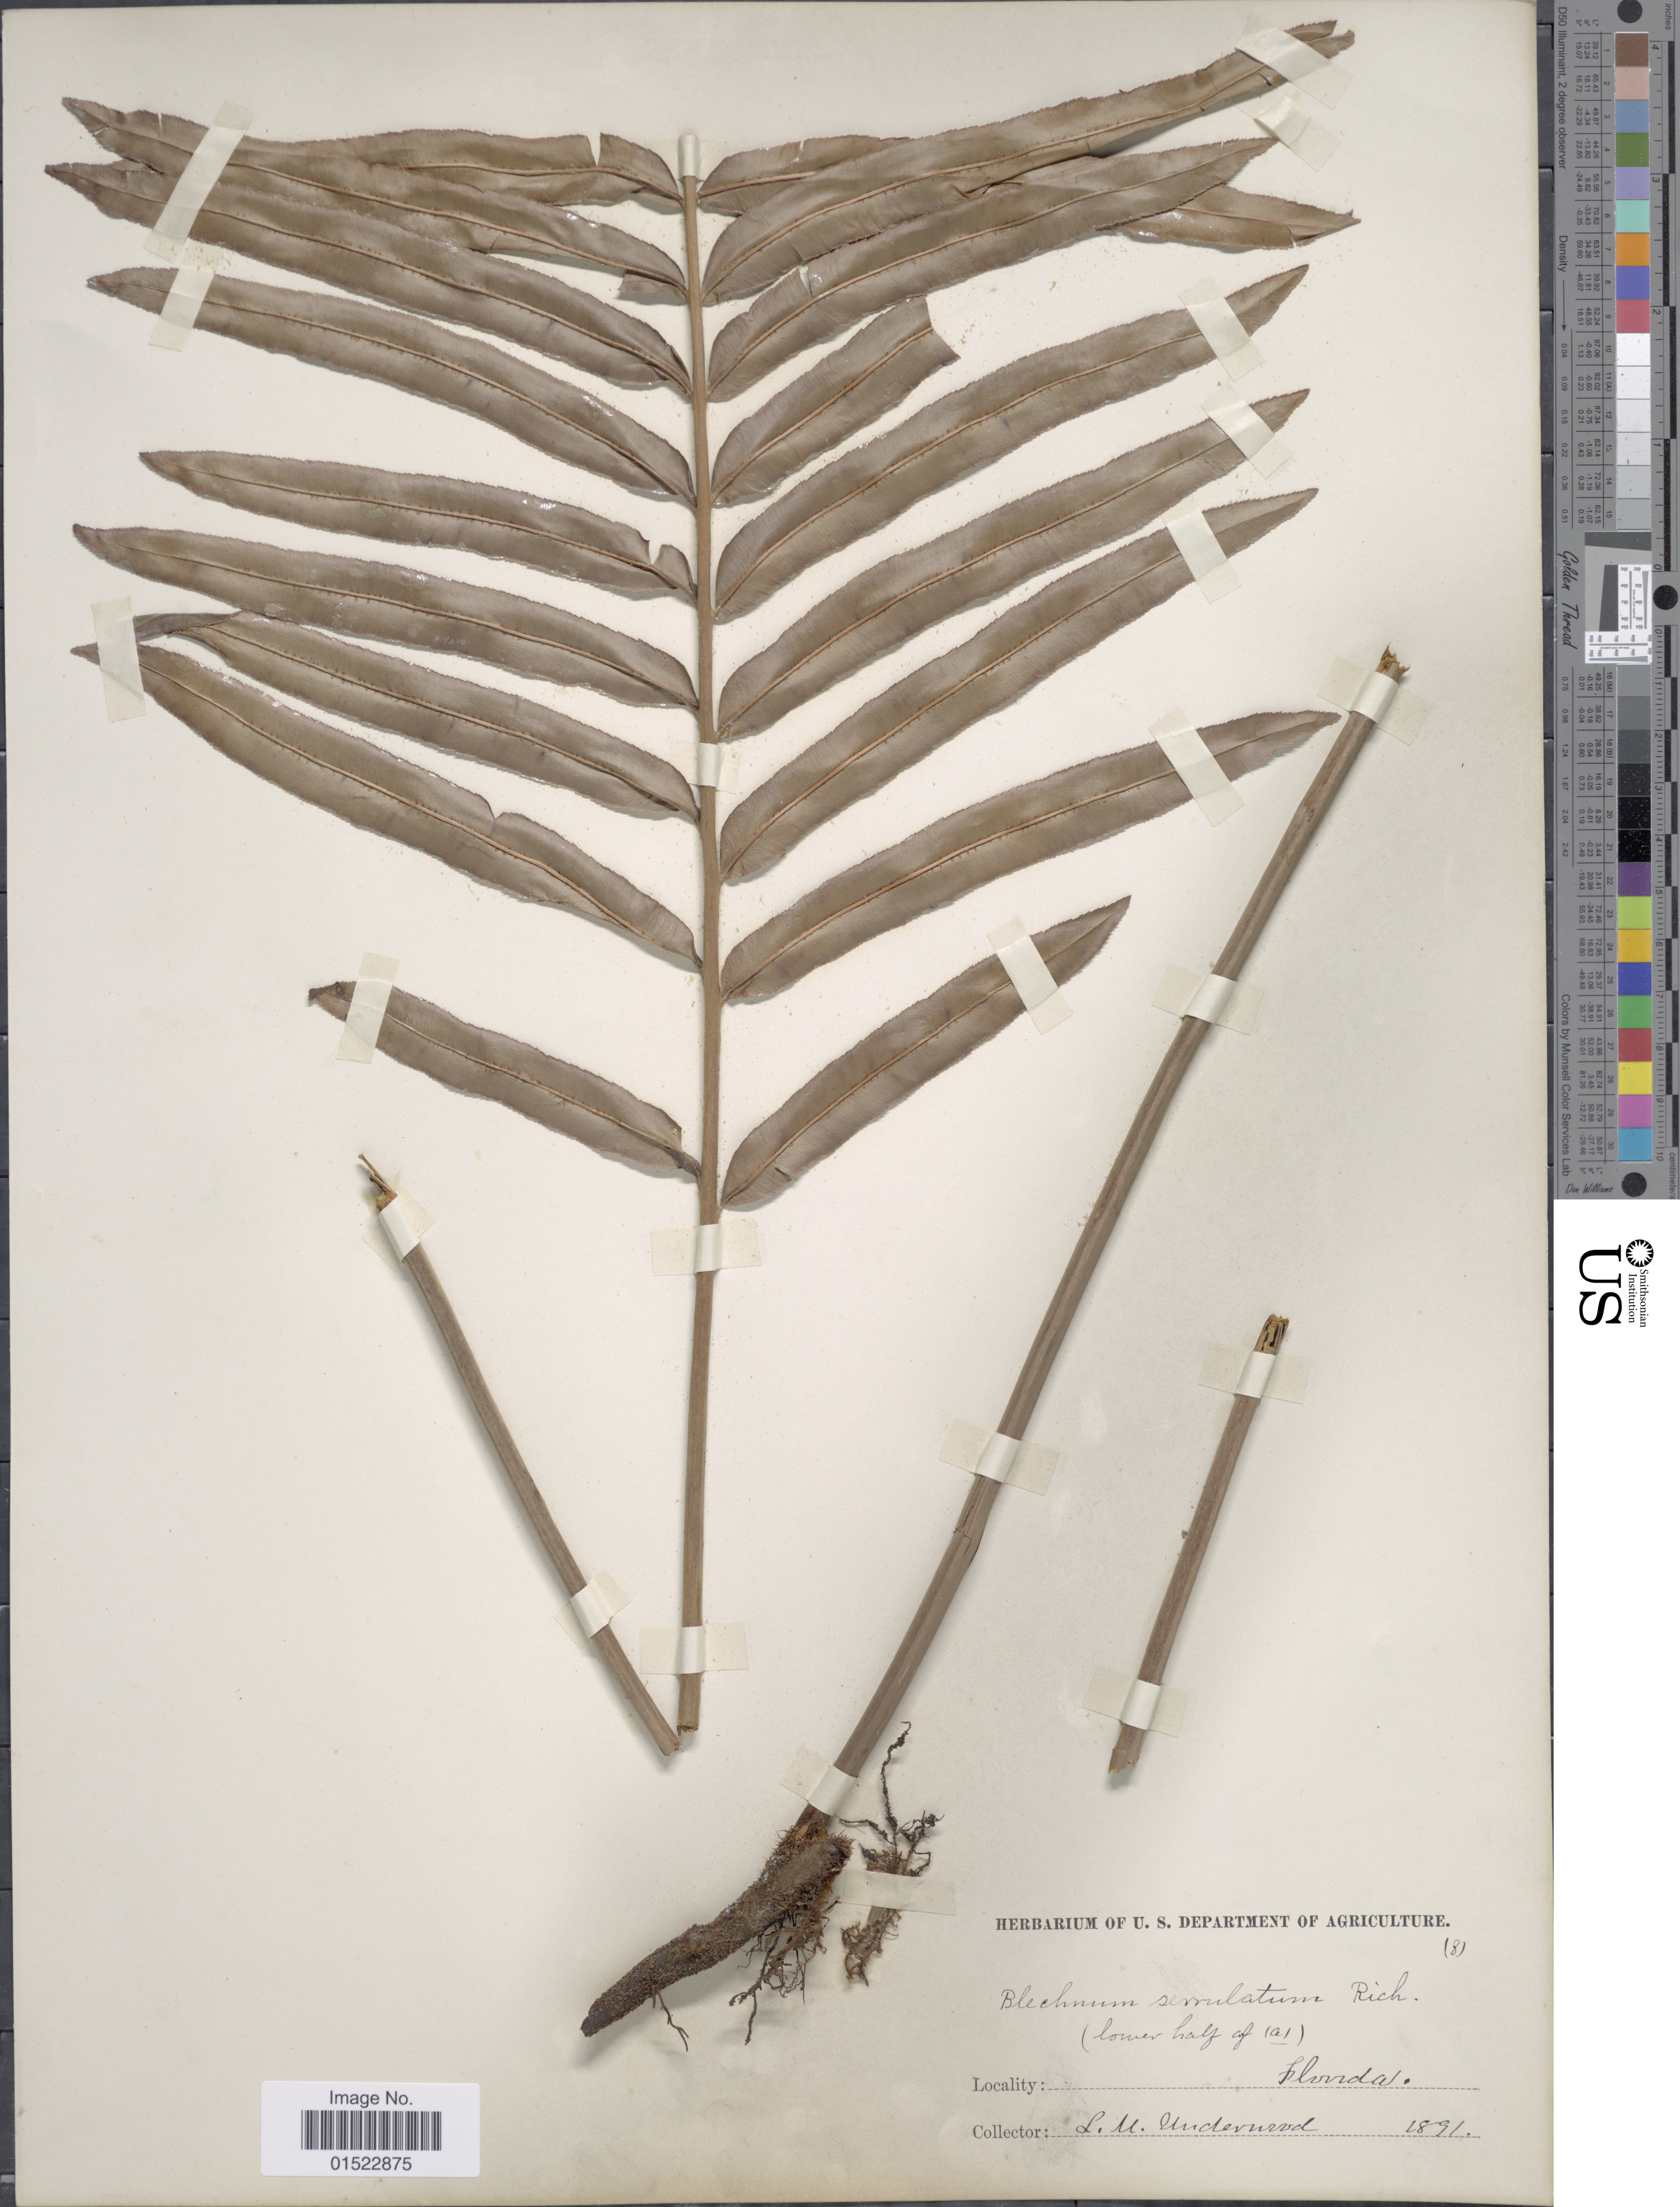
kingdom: Plantae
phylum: Tracheophyta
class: Polypodiopsida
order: Polypodiales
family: Blechnaceae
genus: Telmatoblechnum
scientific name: Telmatoblechnum serrulatum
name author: (Rich.) Perrie et al.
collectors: L. M. Underwood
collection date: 1891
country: United States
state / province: Florida